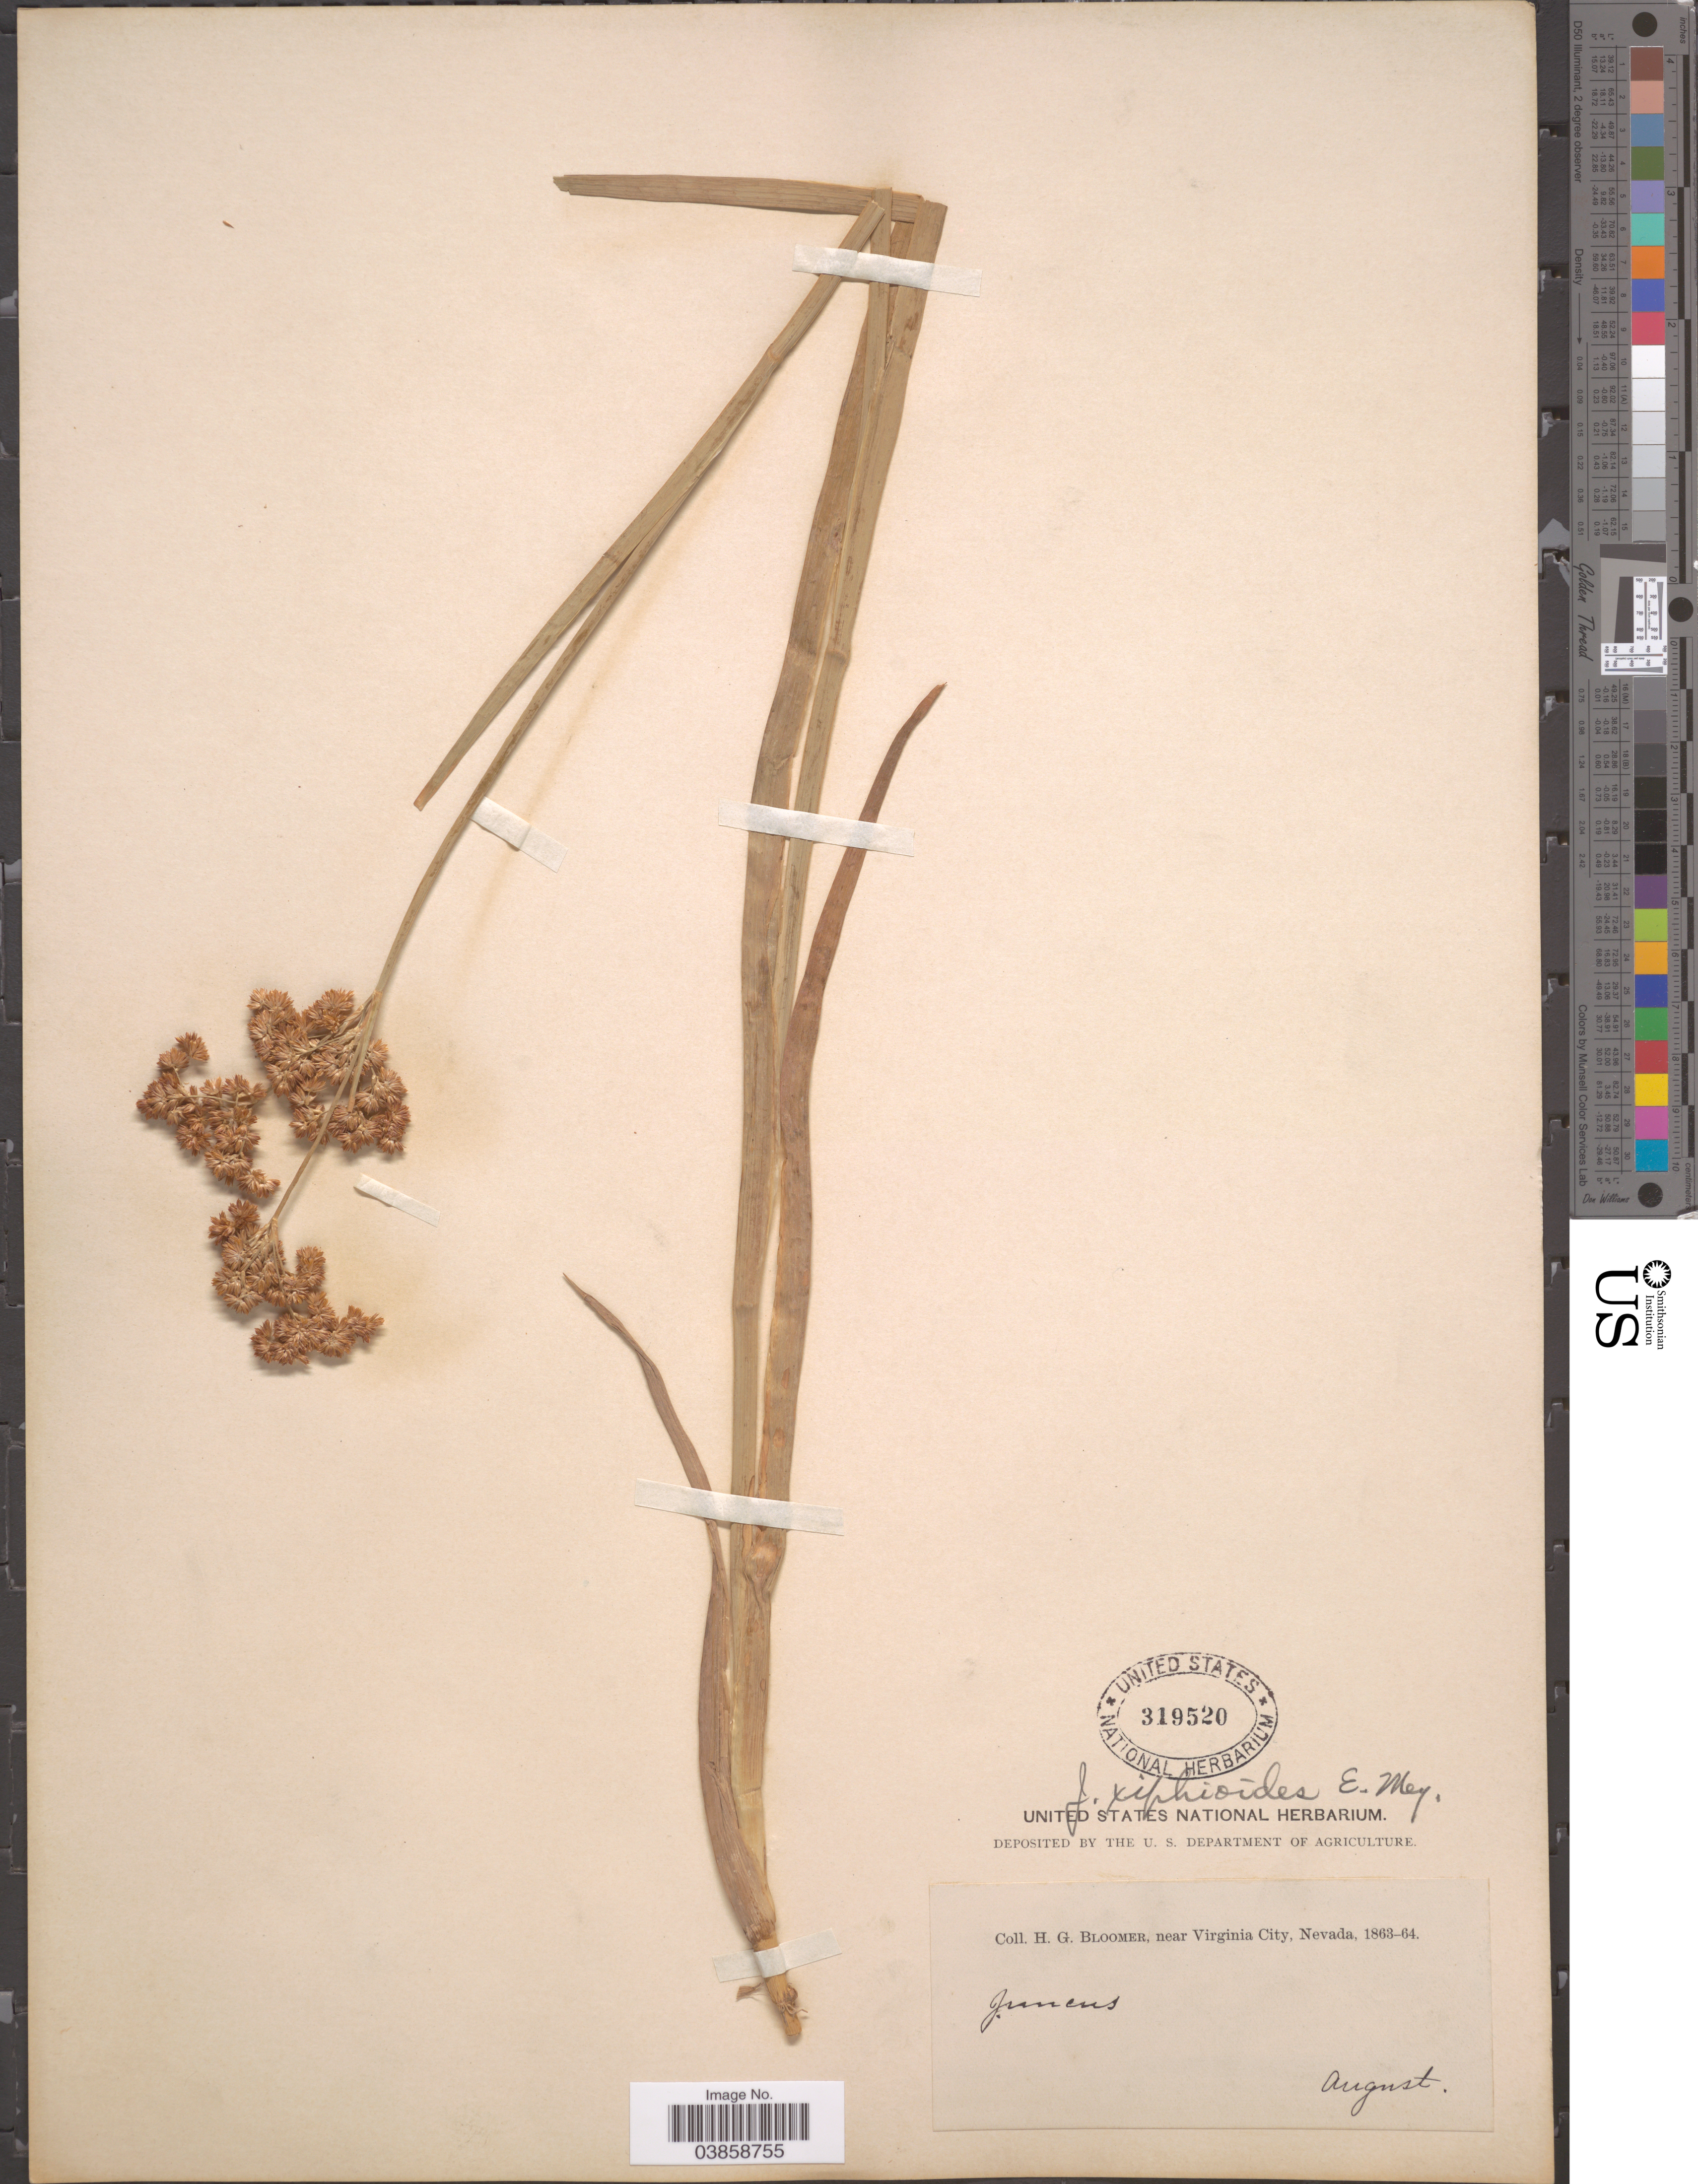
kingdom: Plantae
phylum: Tracheophyta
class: Liliopsida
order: Poales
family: Juncaceae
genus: Juncus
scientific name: Juncus xiphioides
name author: E. Mey.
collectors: H. Bloomer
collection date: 1863-08/1864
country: United States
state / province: Nevada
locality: Near Virginia City.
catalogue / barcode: US 319520